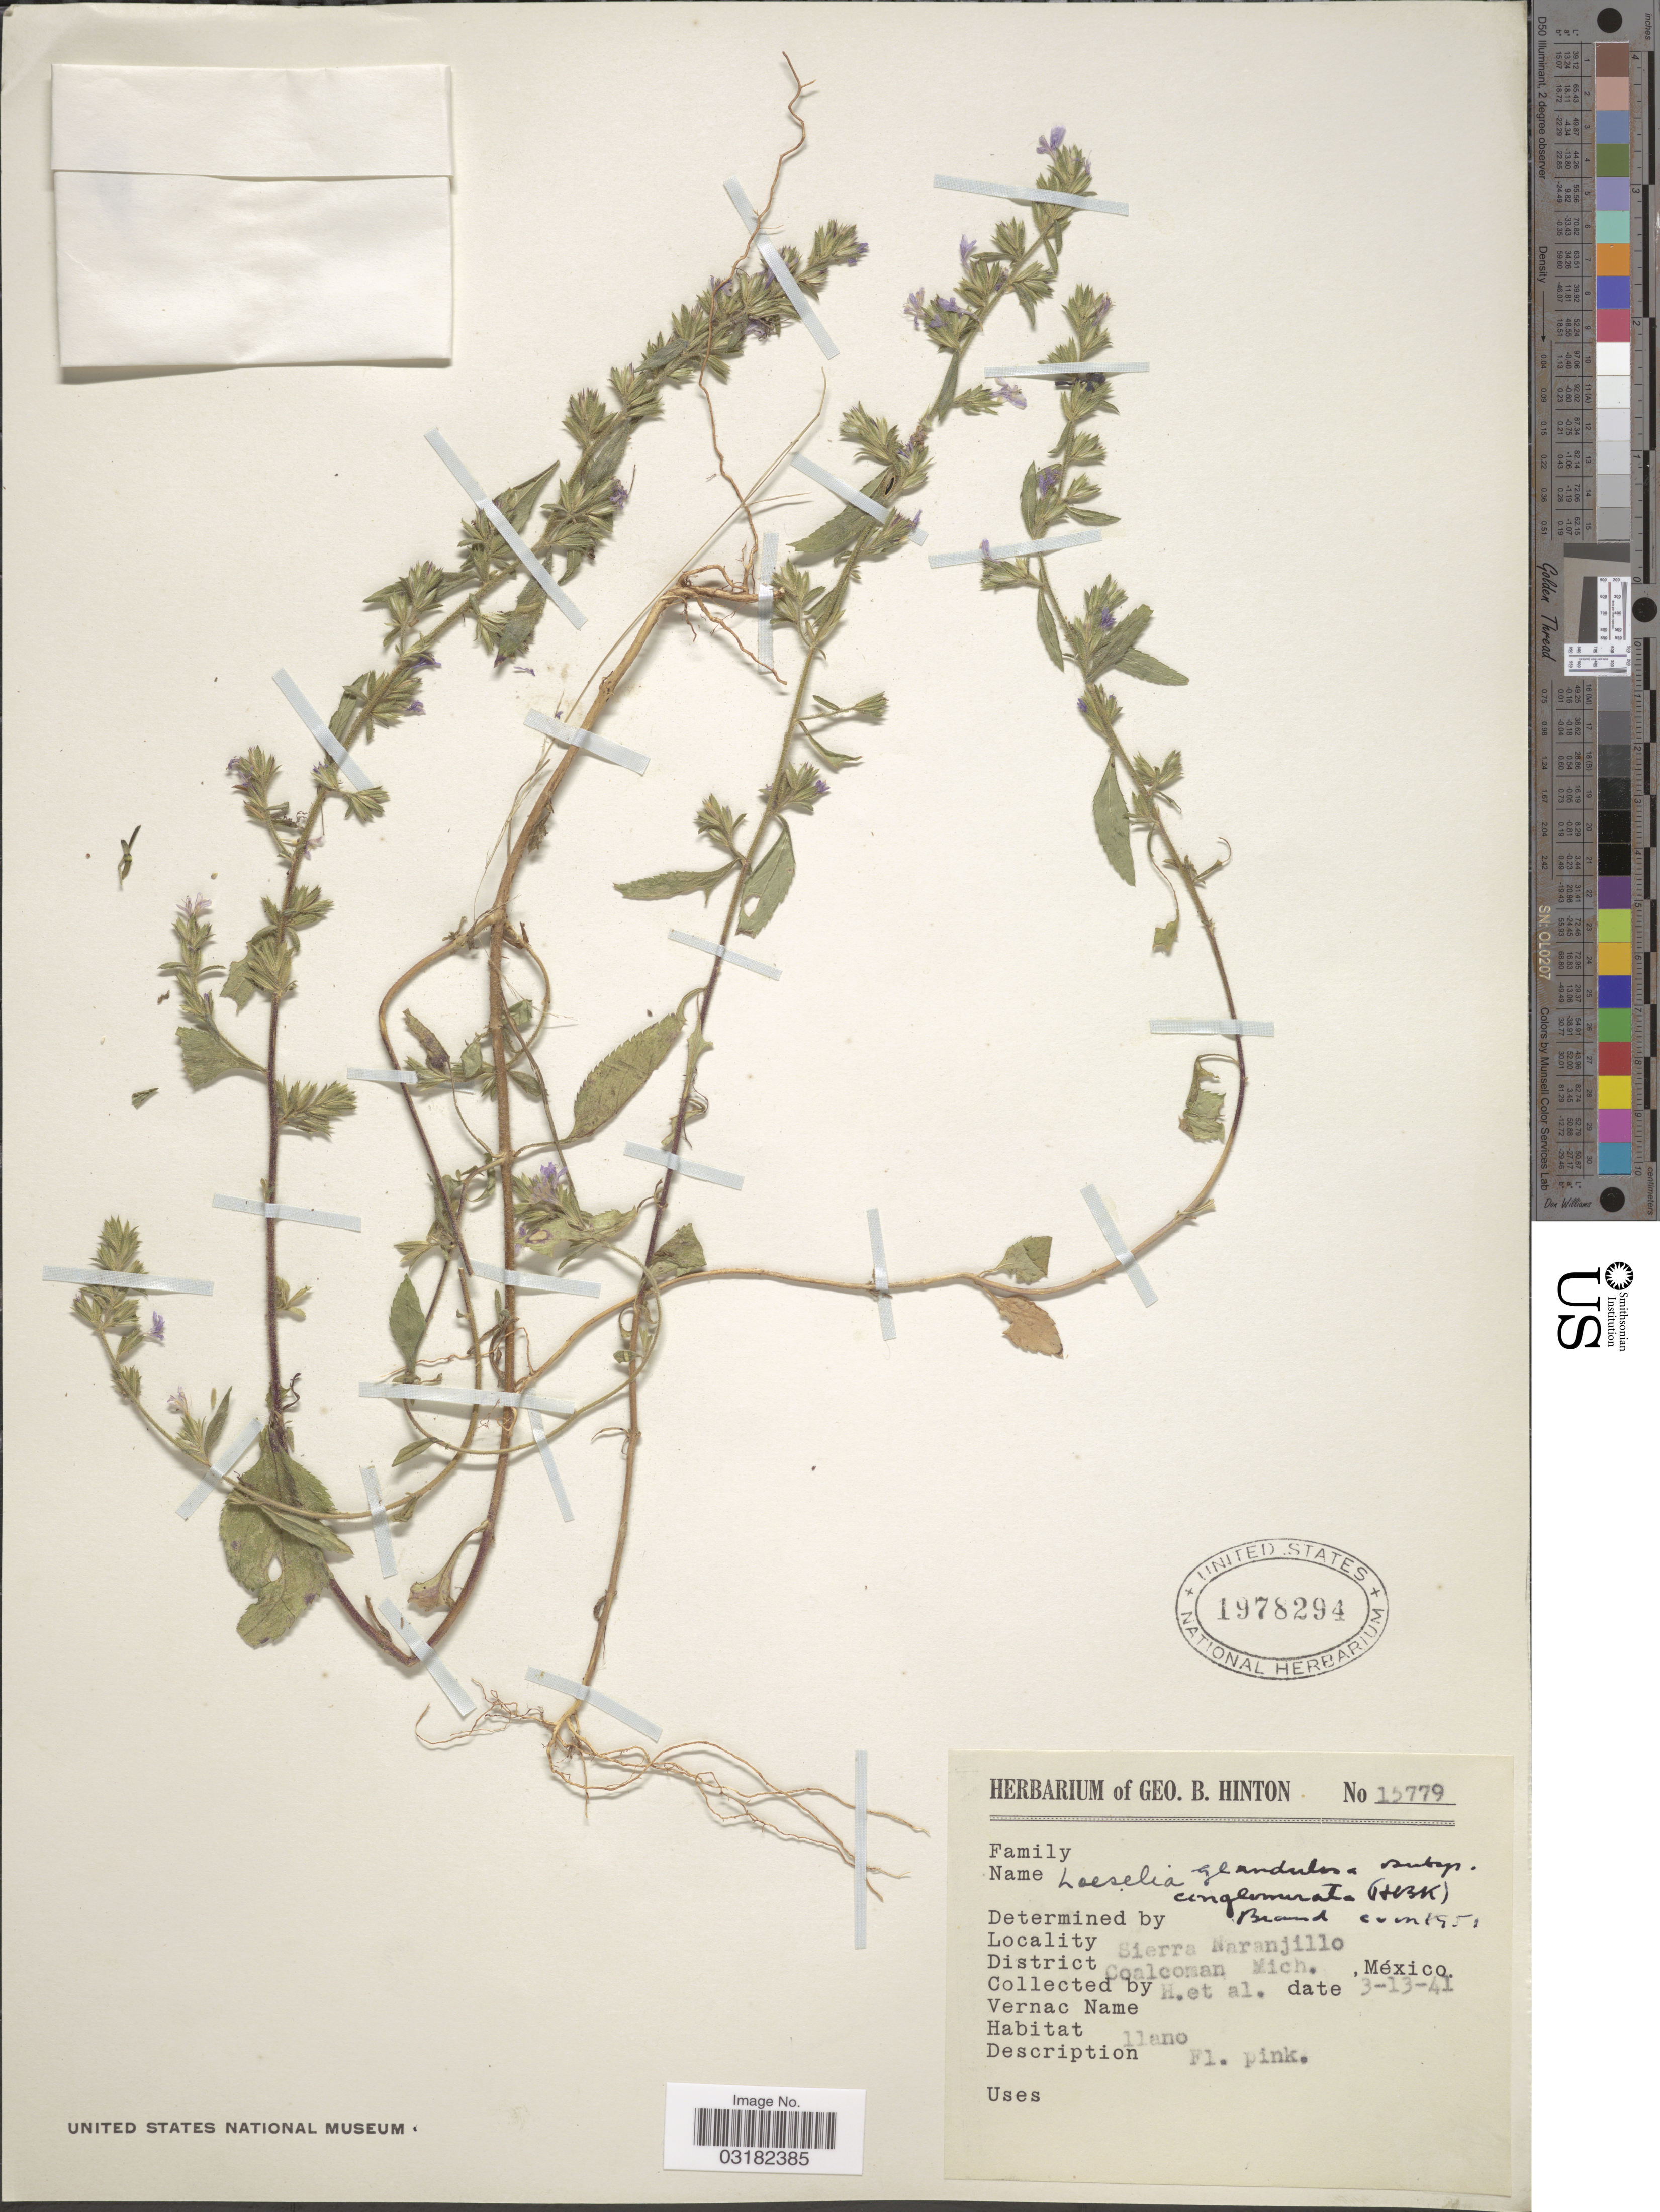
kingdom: Plantae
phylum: Tracheophyta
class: Magnoliopsida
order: Ericales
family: Polemoniaceae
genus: Loeselia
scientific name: Loeselia glandulosa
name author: (Cav.) G. Don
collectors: G. B. Hinton & et al.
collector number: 15779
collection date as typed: Transcribed d/m/y: 13/3/41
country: Mexico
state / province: Michoacán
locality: Sierra Naranjillo. District Coalcoman.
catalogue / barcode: US 1978294